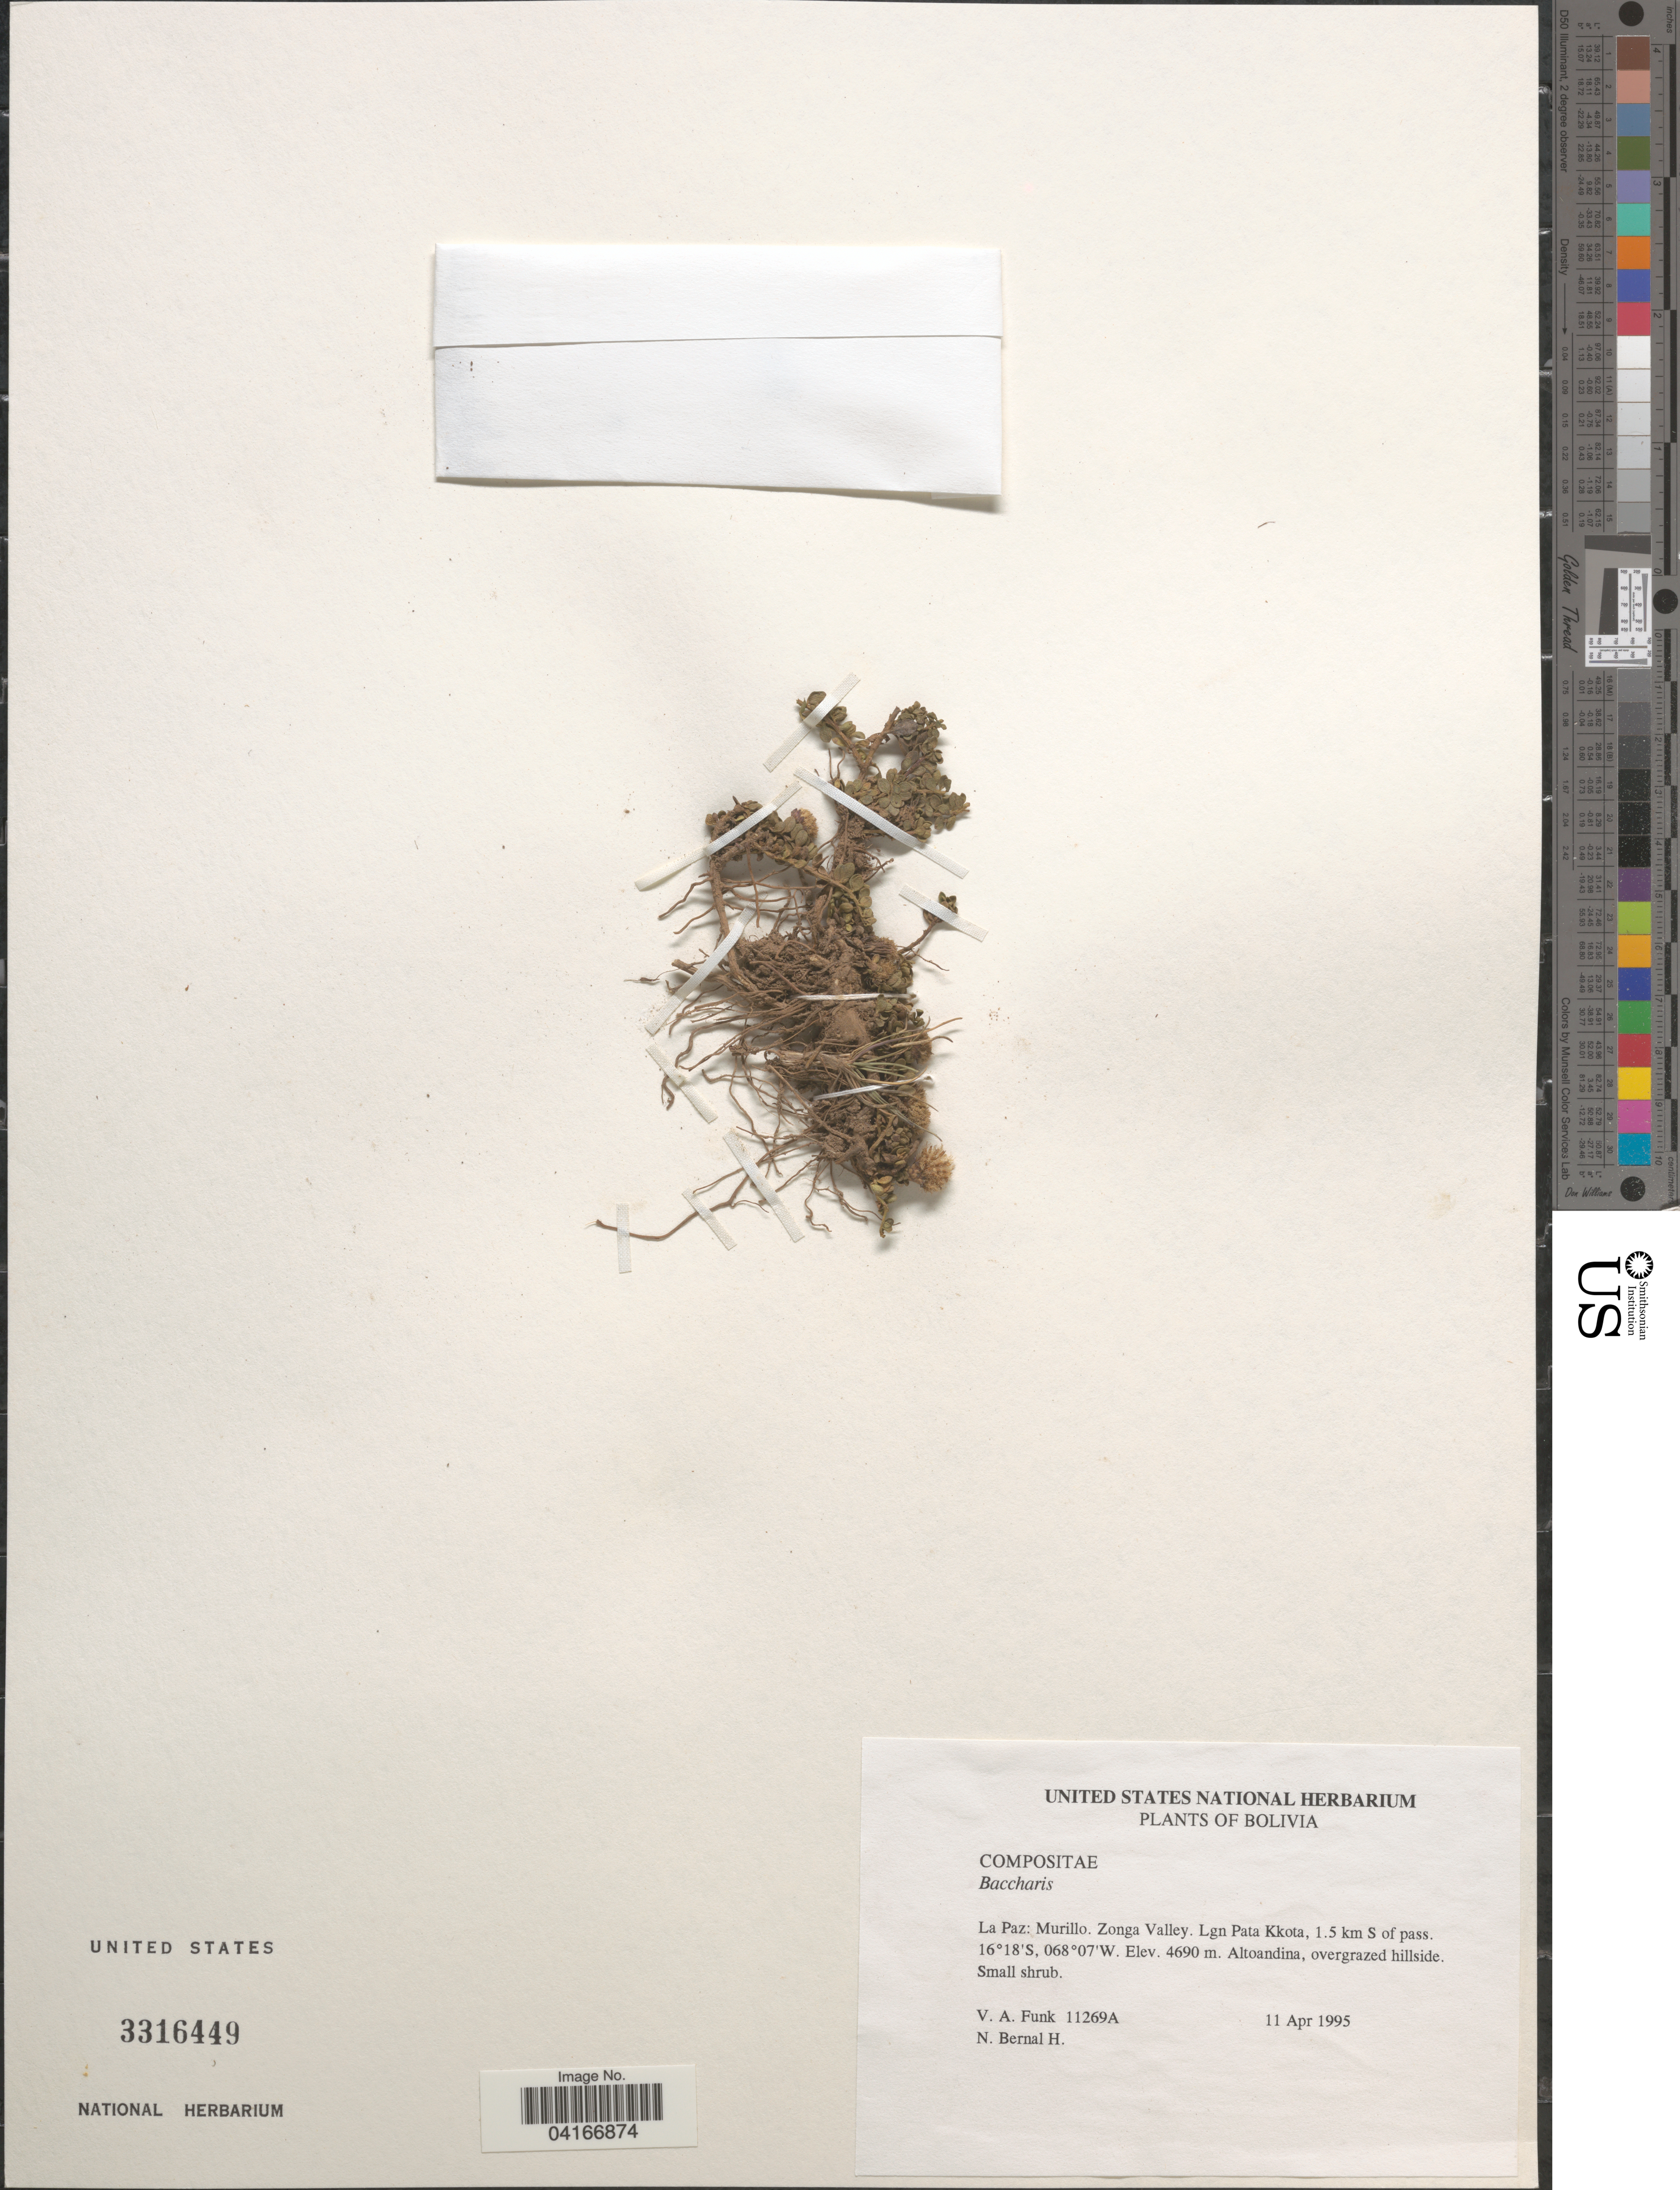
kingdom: Plantae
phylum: Tracheophyta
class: Magnoliopsida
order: Asterales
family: Asteraceae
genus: Baccharis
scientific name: Baccharis sp.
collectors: V. Funk & N. Bernal H.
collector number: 11269A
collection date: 1995-04-11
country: Bolivia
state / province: La Paz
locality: Murillo. Zonga Valley. Lgn Pata Kkota, 1.5 km S of pass. Altoandina, overgrazed hillside.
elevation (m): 4690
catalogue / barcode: US 3316449